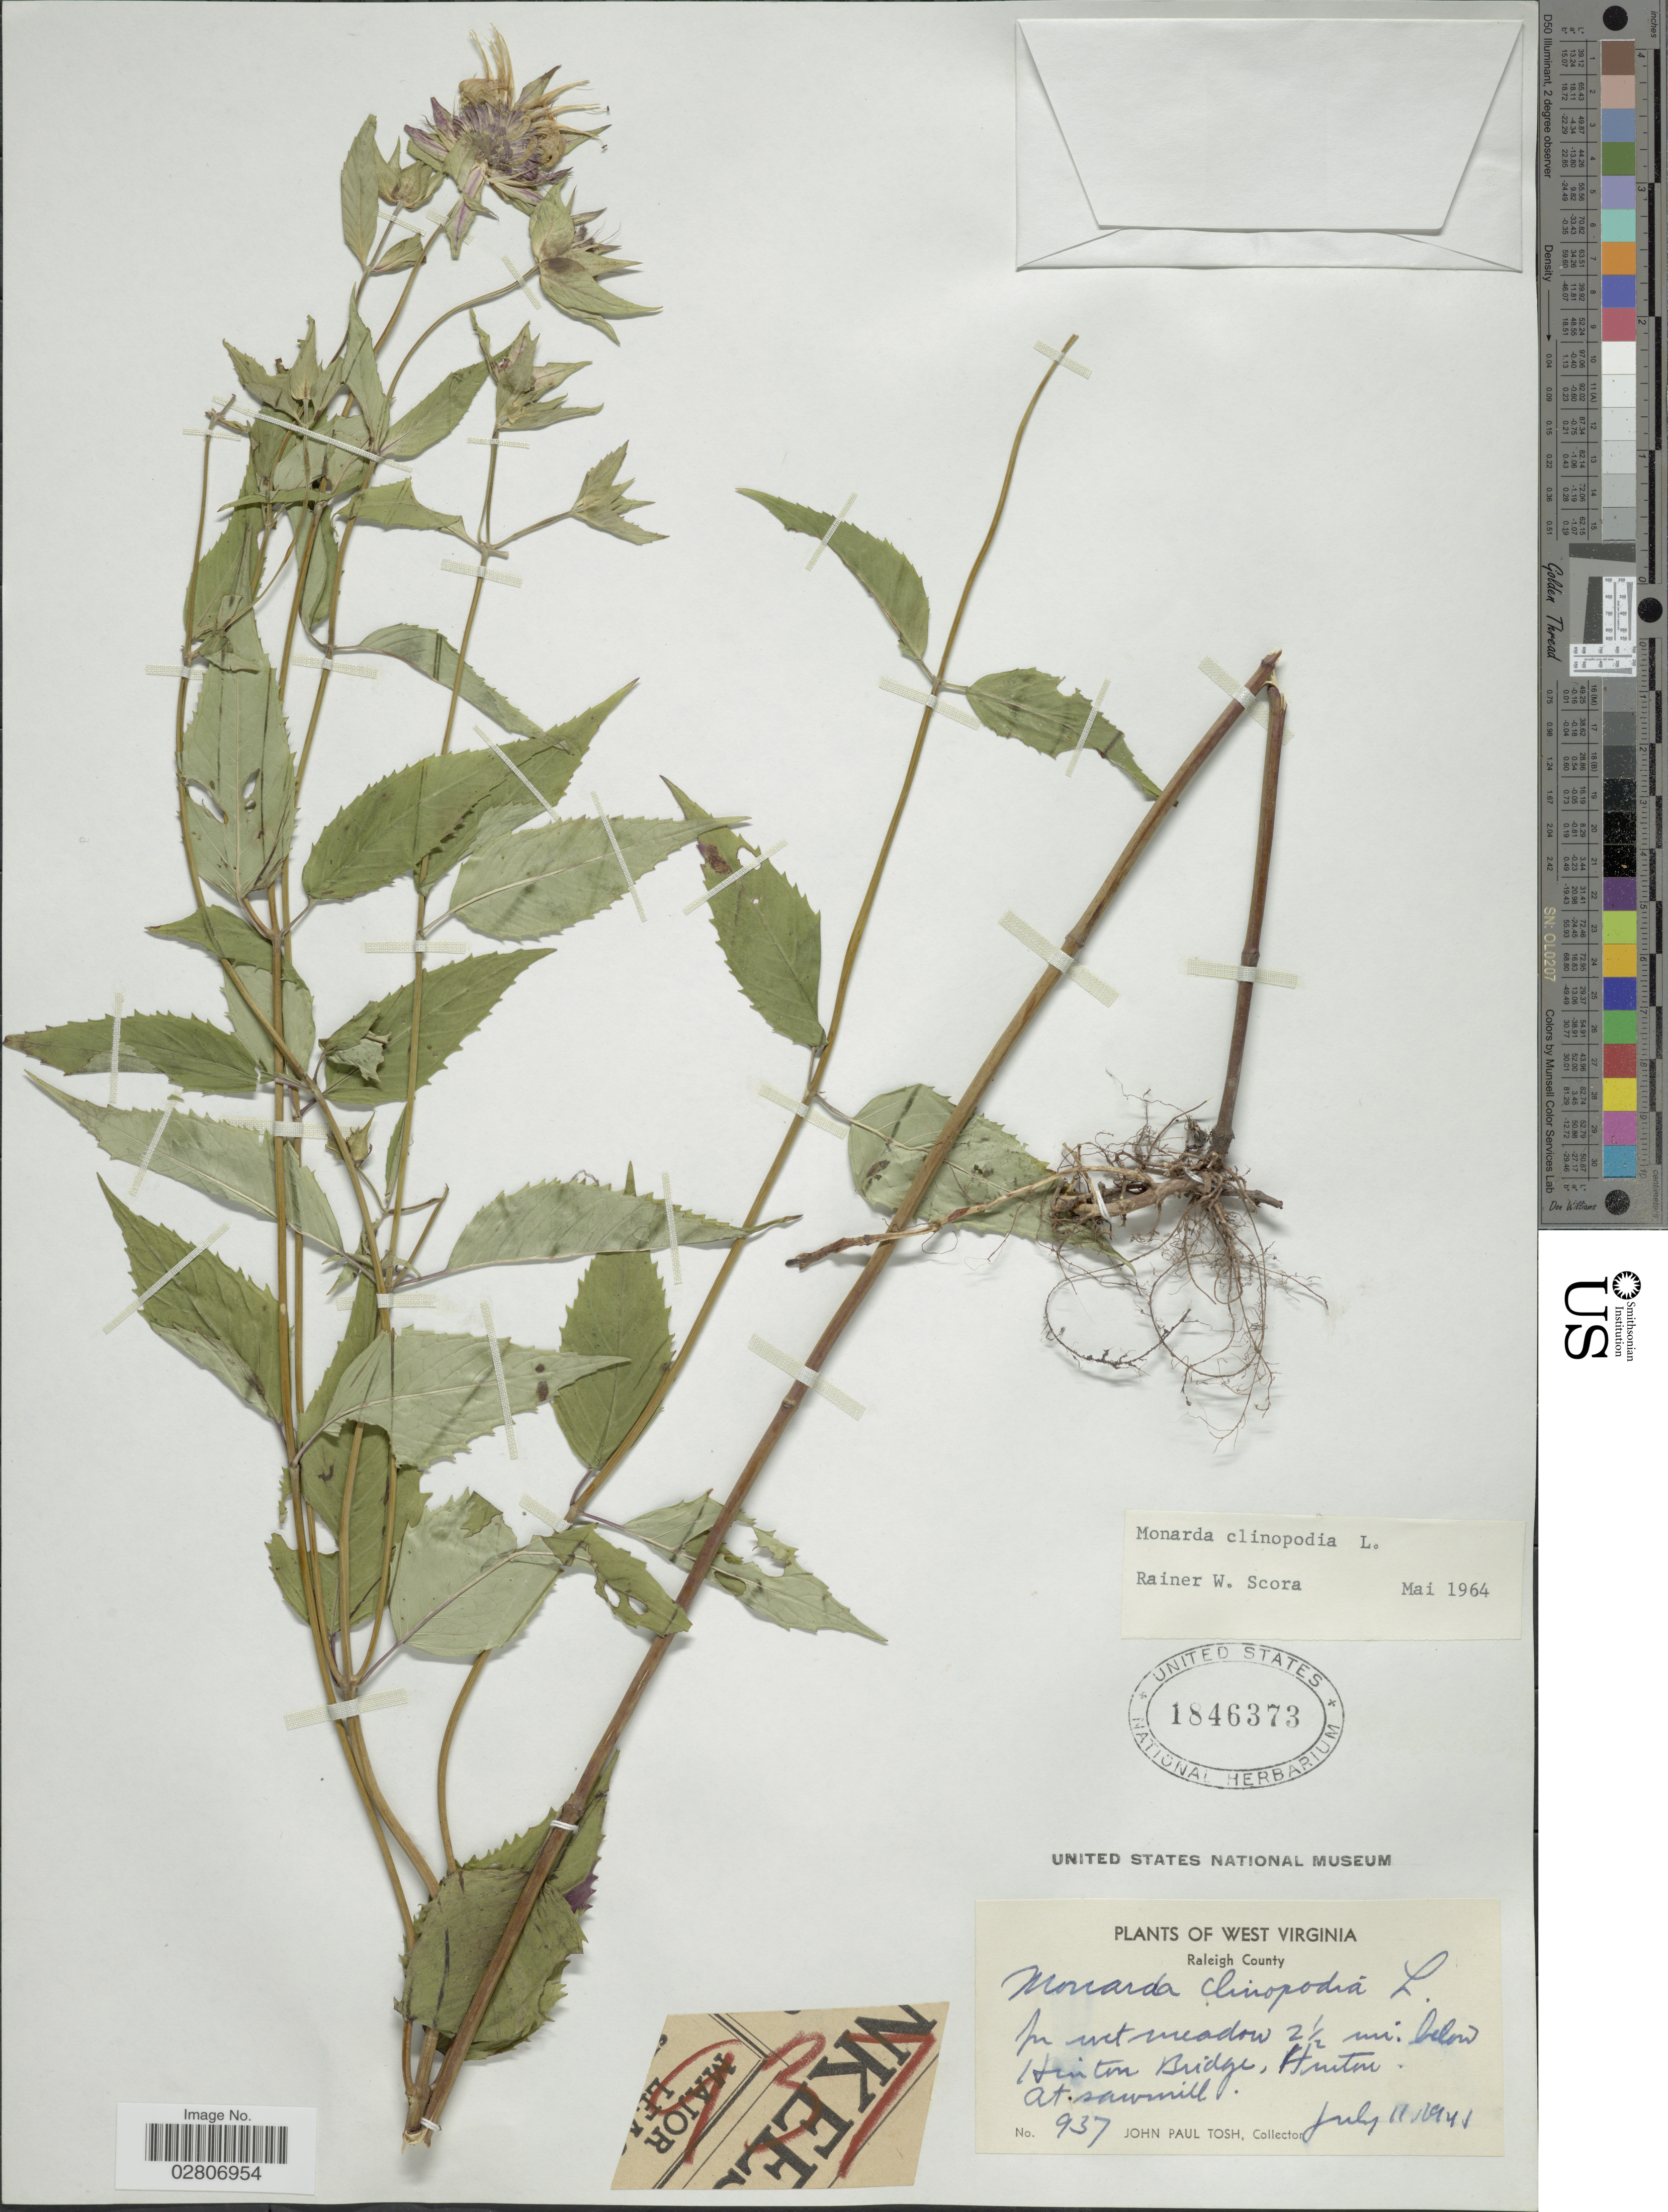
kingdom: Plantae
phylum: Tracheophyta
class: Magnoliopsida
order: Lamiales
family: Lamiaceae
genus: Monarda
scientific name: Monarda clinopodia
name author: L.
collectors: J. Tosh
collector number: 937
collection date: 1941-07-11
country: United States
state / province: West Virginia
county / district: Raleigh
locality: Raleigh County. Hinton Bridge, Hinton at sawmill.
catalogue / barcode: US 1846373